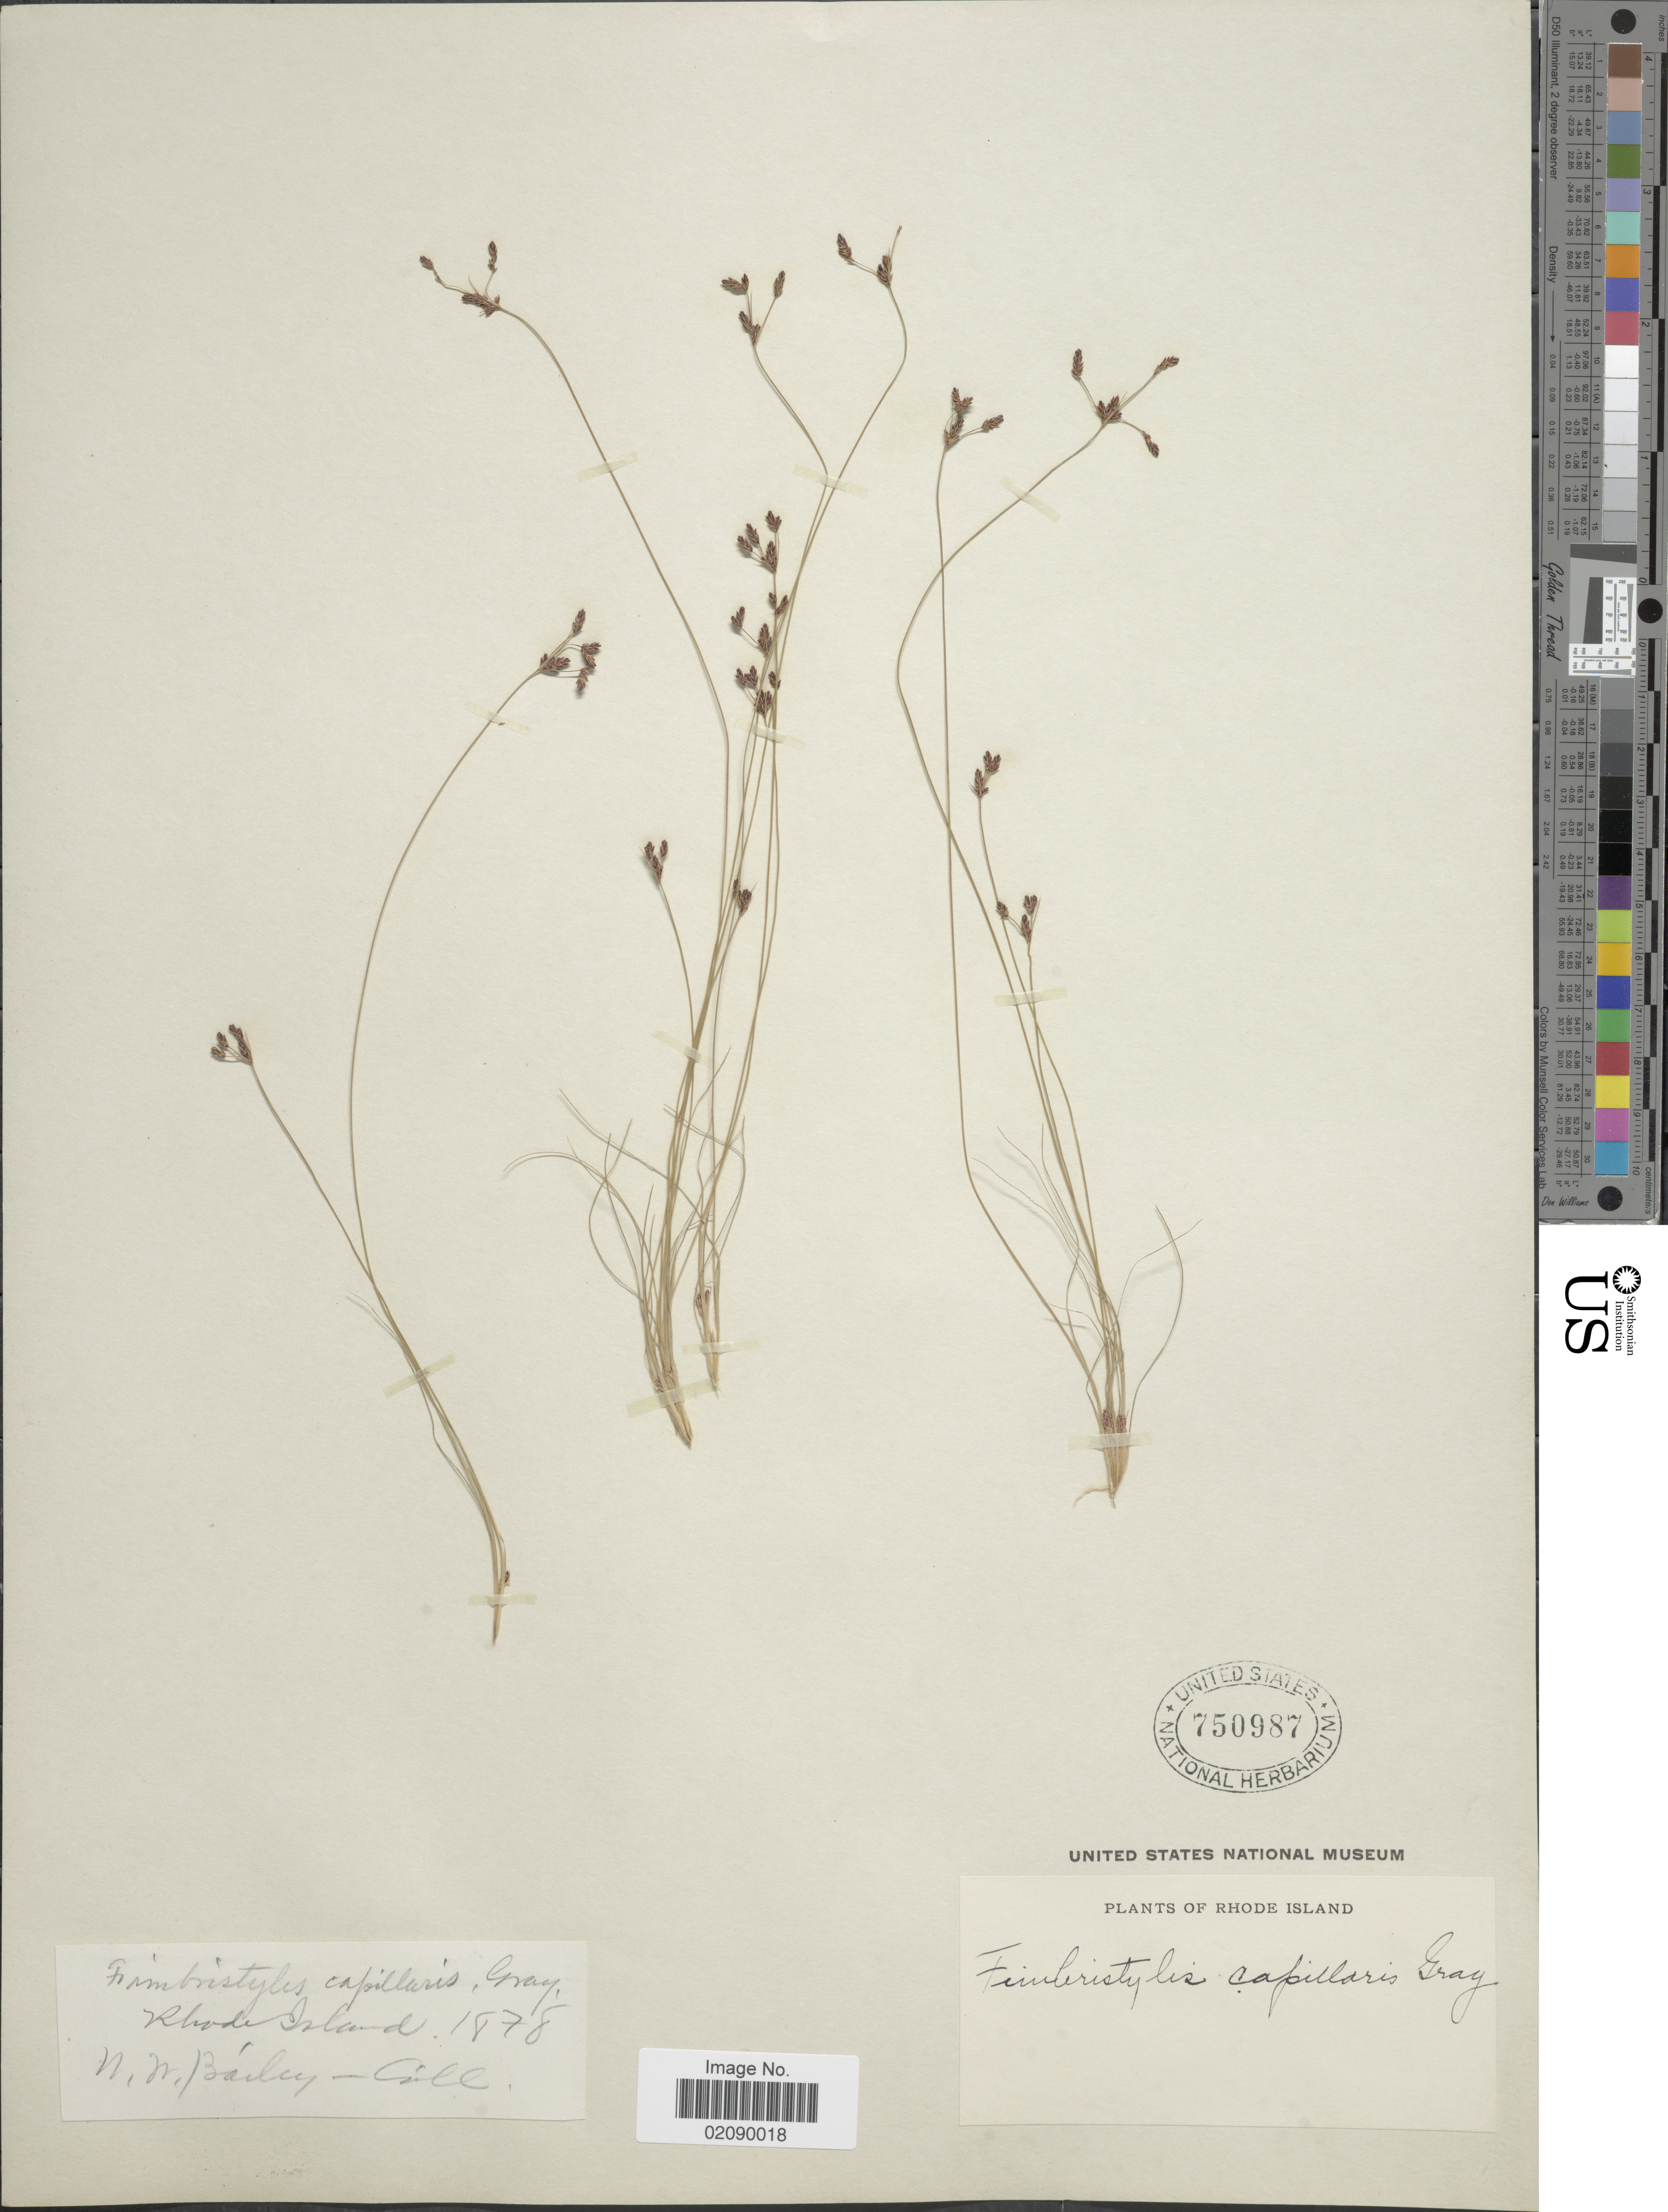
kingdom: Plantae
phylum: Tracheophyta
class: Liliopsida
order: Poales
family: Cyperaceae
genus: Bulbostylis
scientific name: Bulbostylis capillaris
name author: (L.) Kunth ex C.B. Clarke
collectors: W. W. Bailey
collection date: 1878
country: United States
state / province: Rhode Island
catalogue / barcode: US 750987